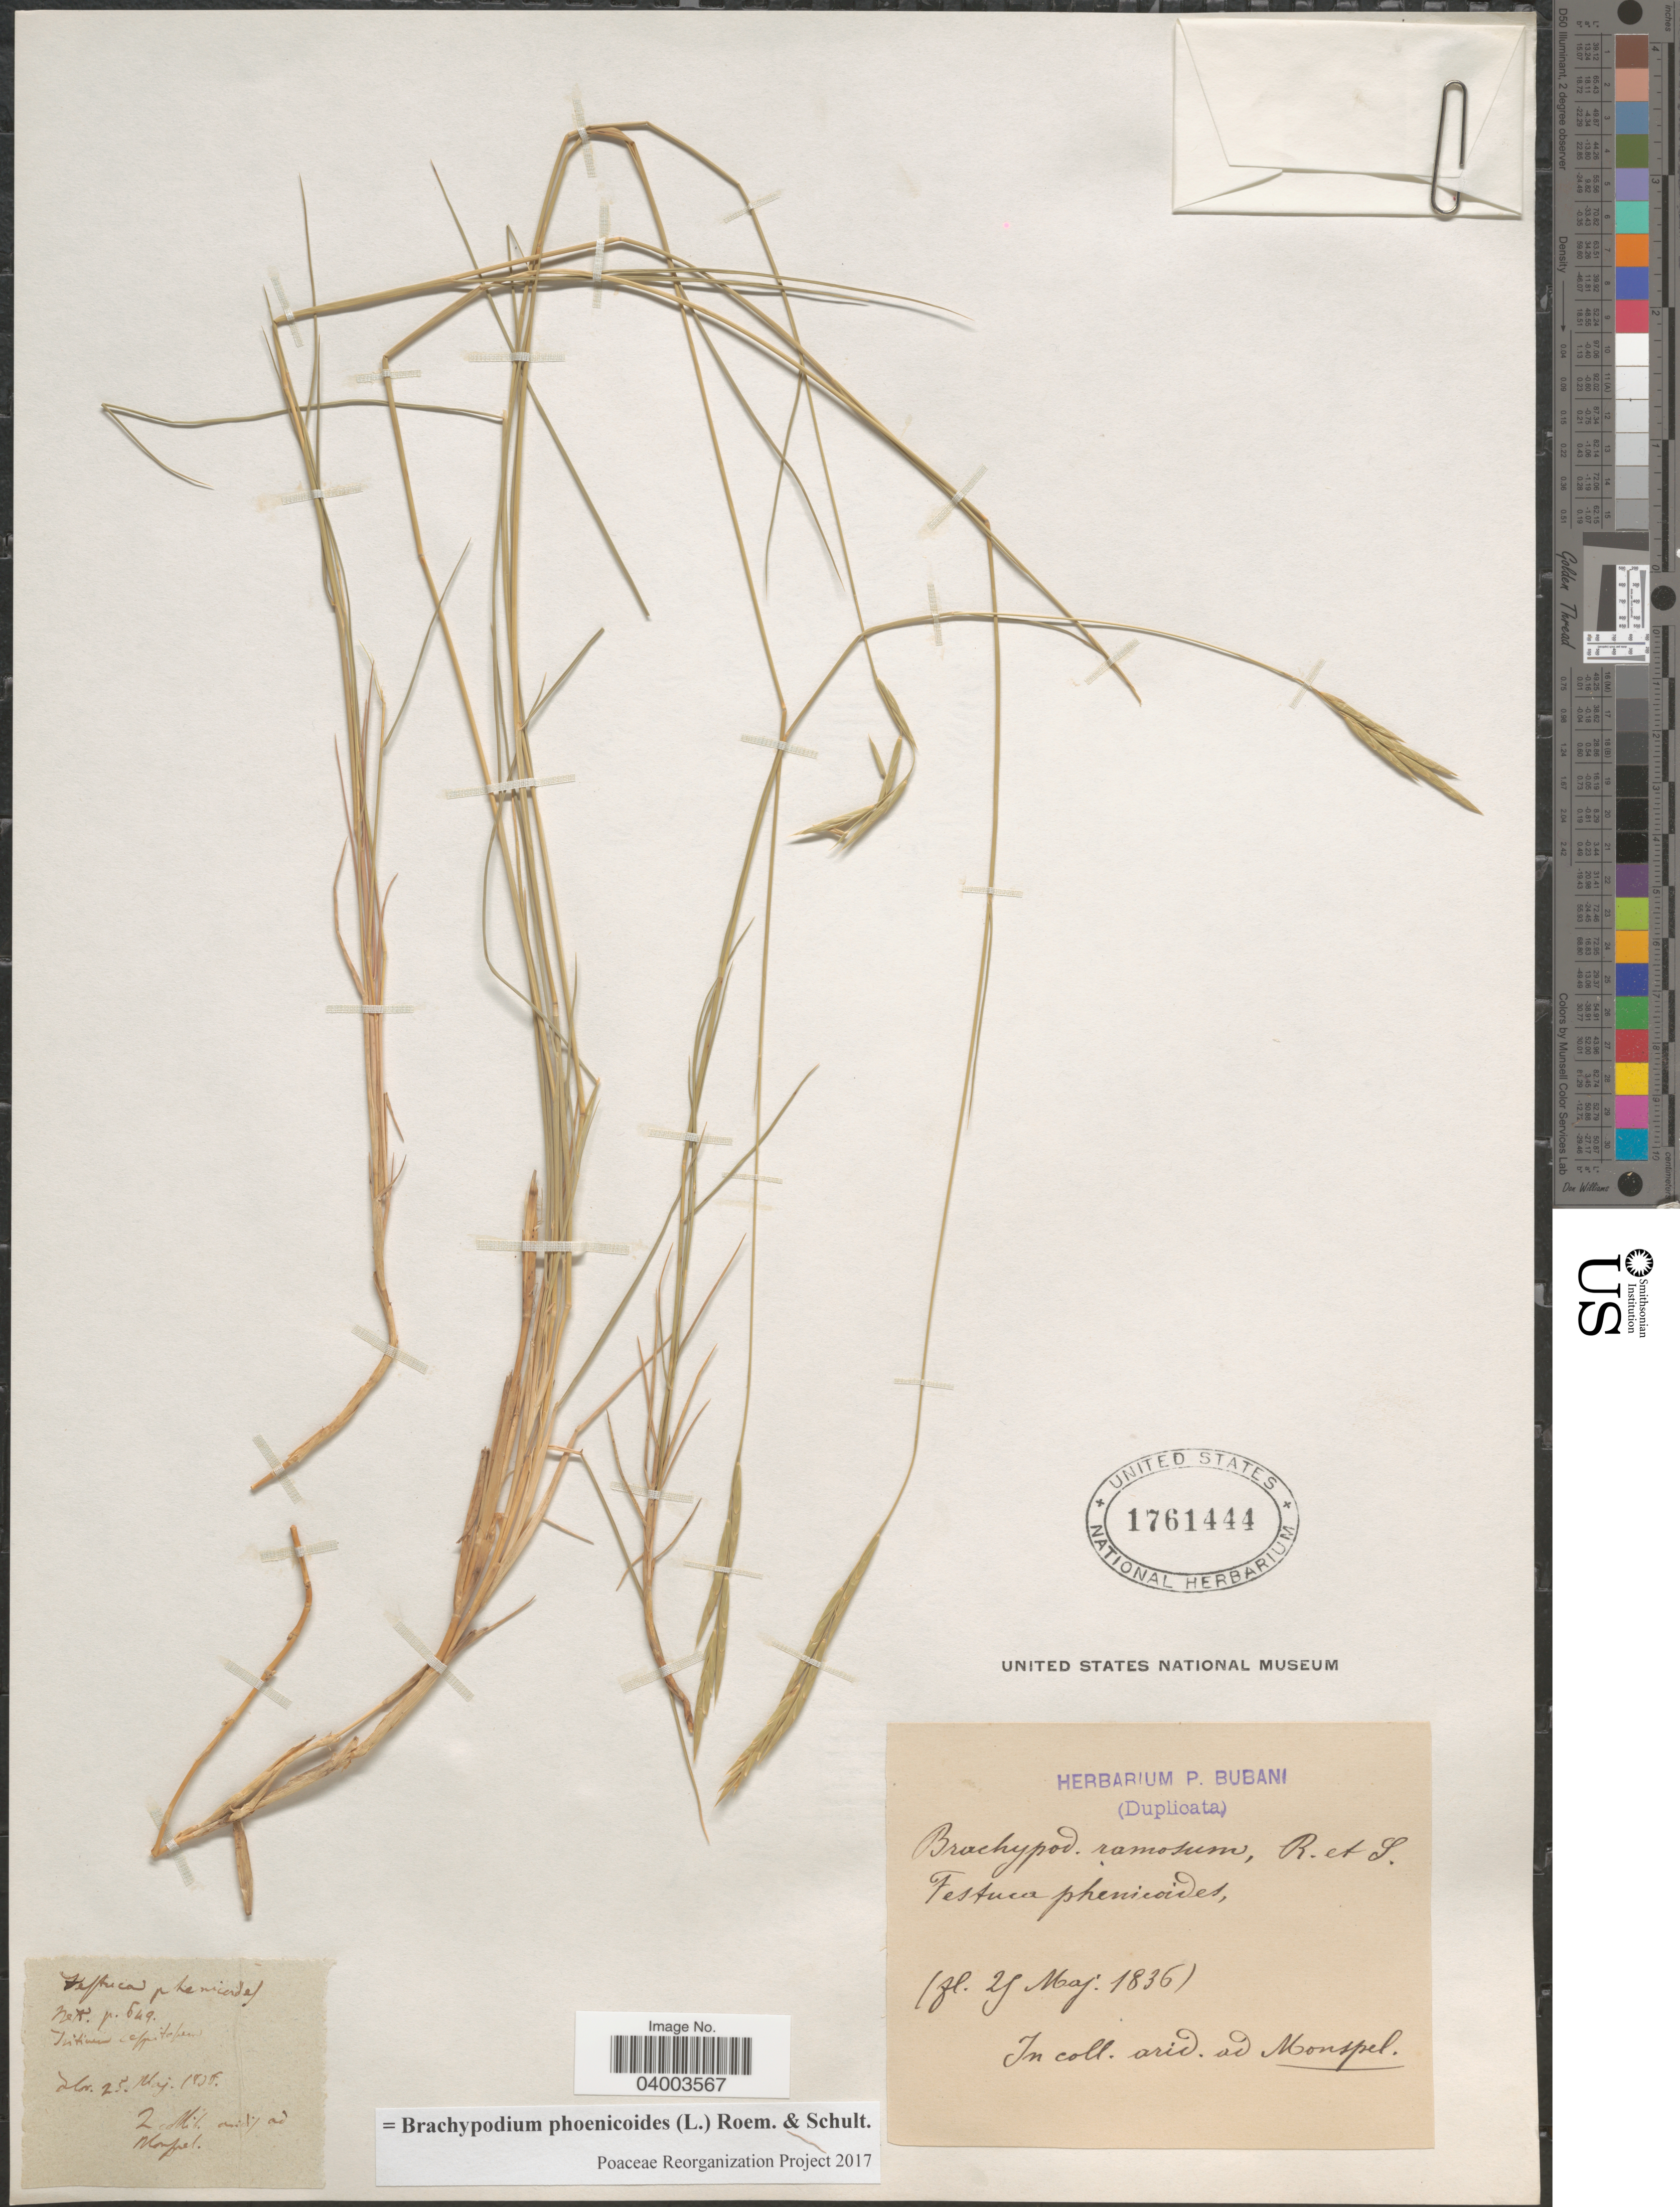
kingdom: Plantae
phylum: Tracheophyta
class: Liliopsida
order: Poales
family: Poaceae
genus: Brachypodium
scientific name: Brachypodium phoenicoides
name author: (L.) Roem. & Schult.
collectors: ex herb. P. Bubani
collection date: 1836-05-25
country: France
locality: In coll. arid. ad Monspel.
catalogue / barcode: US 1761444